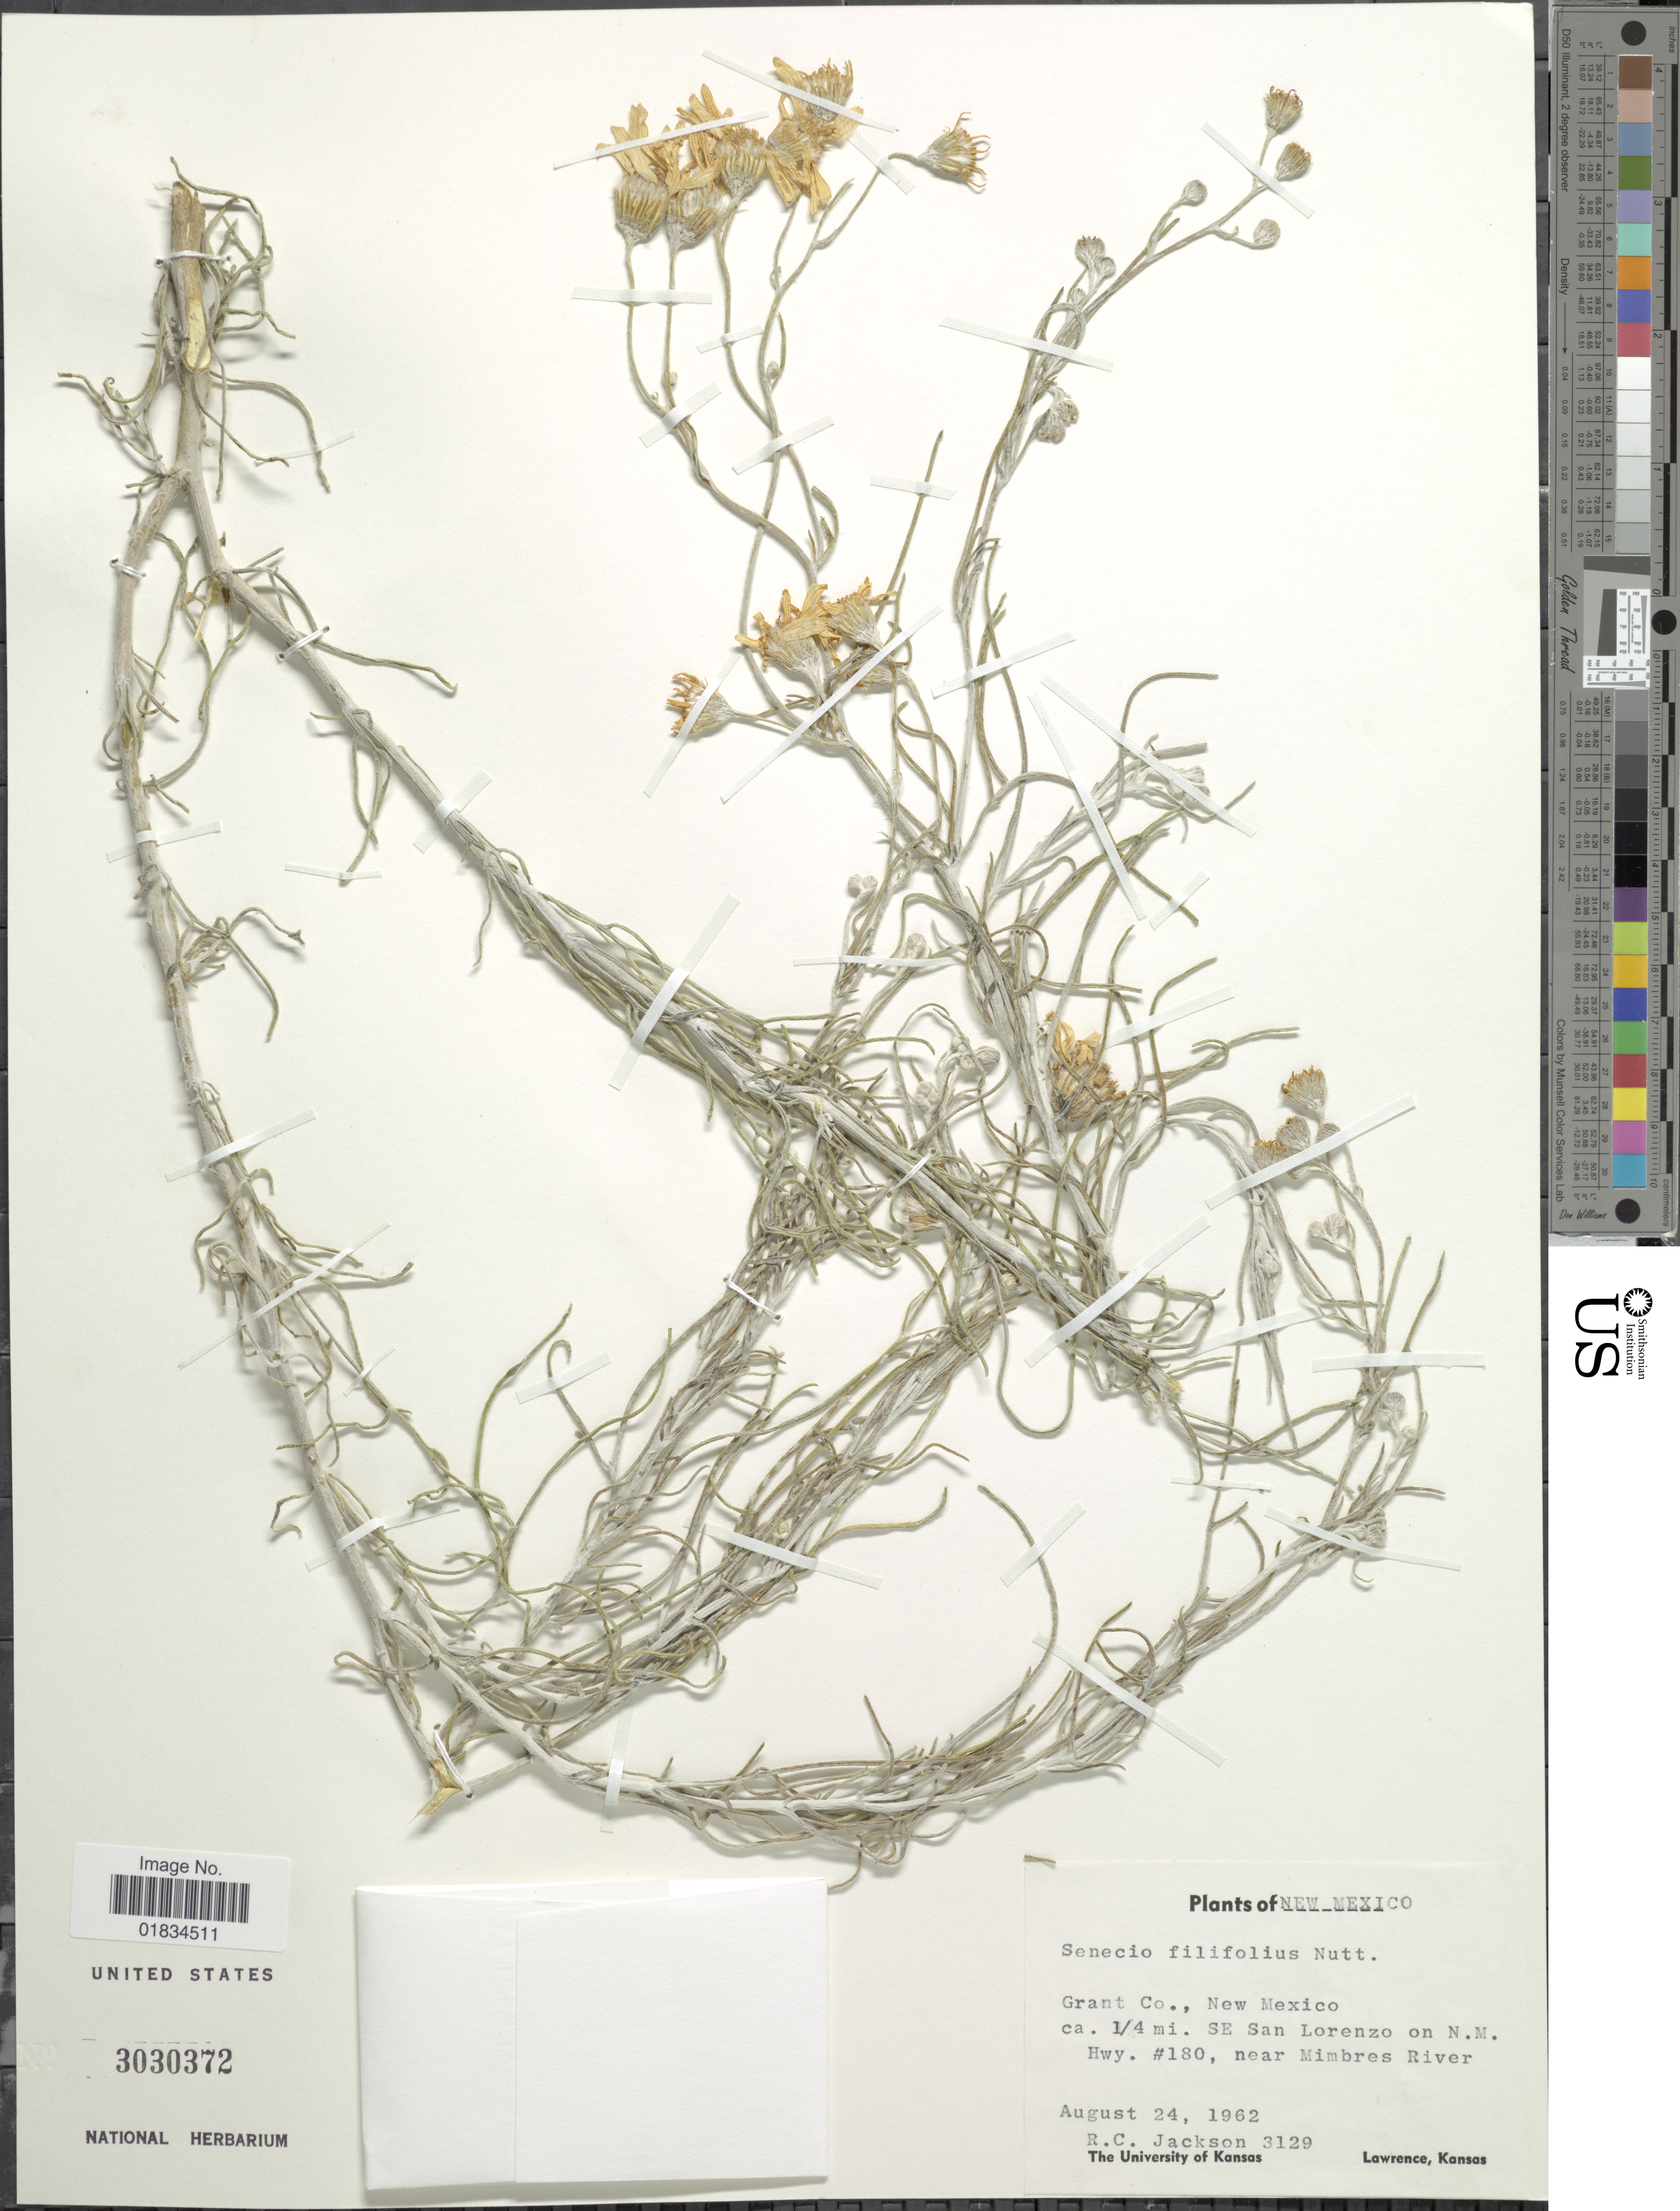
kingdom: Plantae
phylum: Tracheophyta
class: Magnoliopsida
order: Asterales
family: Asteraceae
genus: Senecio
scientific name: Senecio flaccidus var. flaccidus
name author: Less.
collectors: R. C. Jackson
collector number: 3129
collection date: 1962-08-24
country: United States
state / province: New Mexico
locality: Grant Co., New Mexico, ca.1/4 mi. SE San Lorenzo on N.M. Hwy #180, near Mimbres River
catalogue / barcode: US 3030372